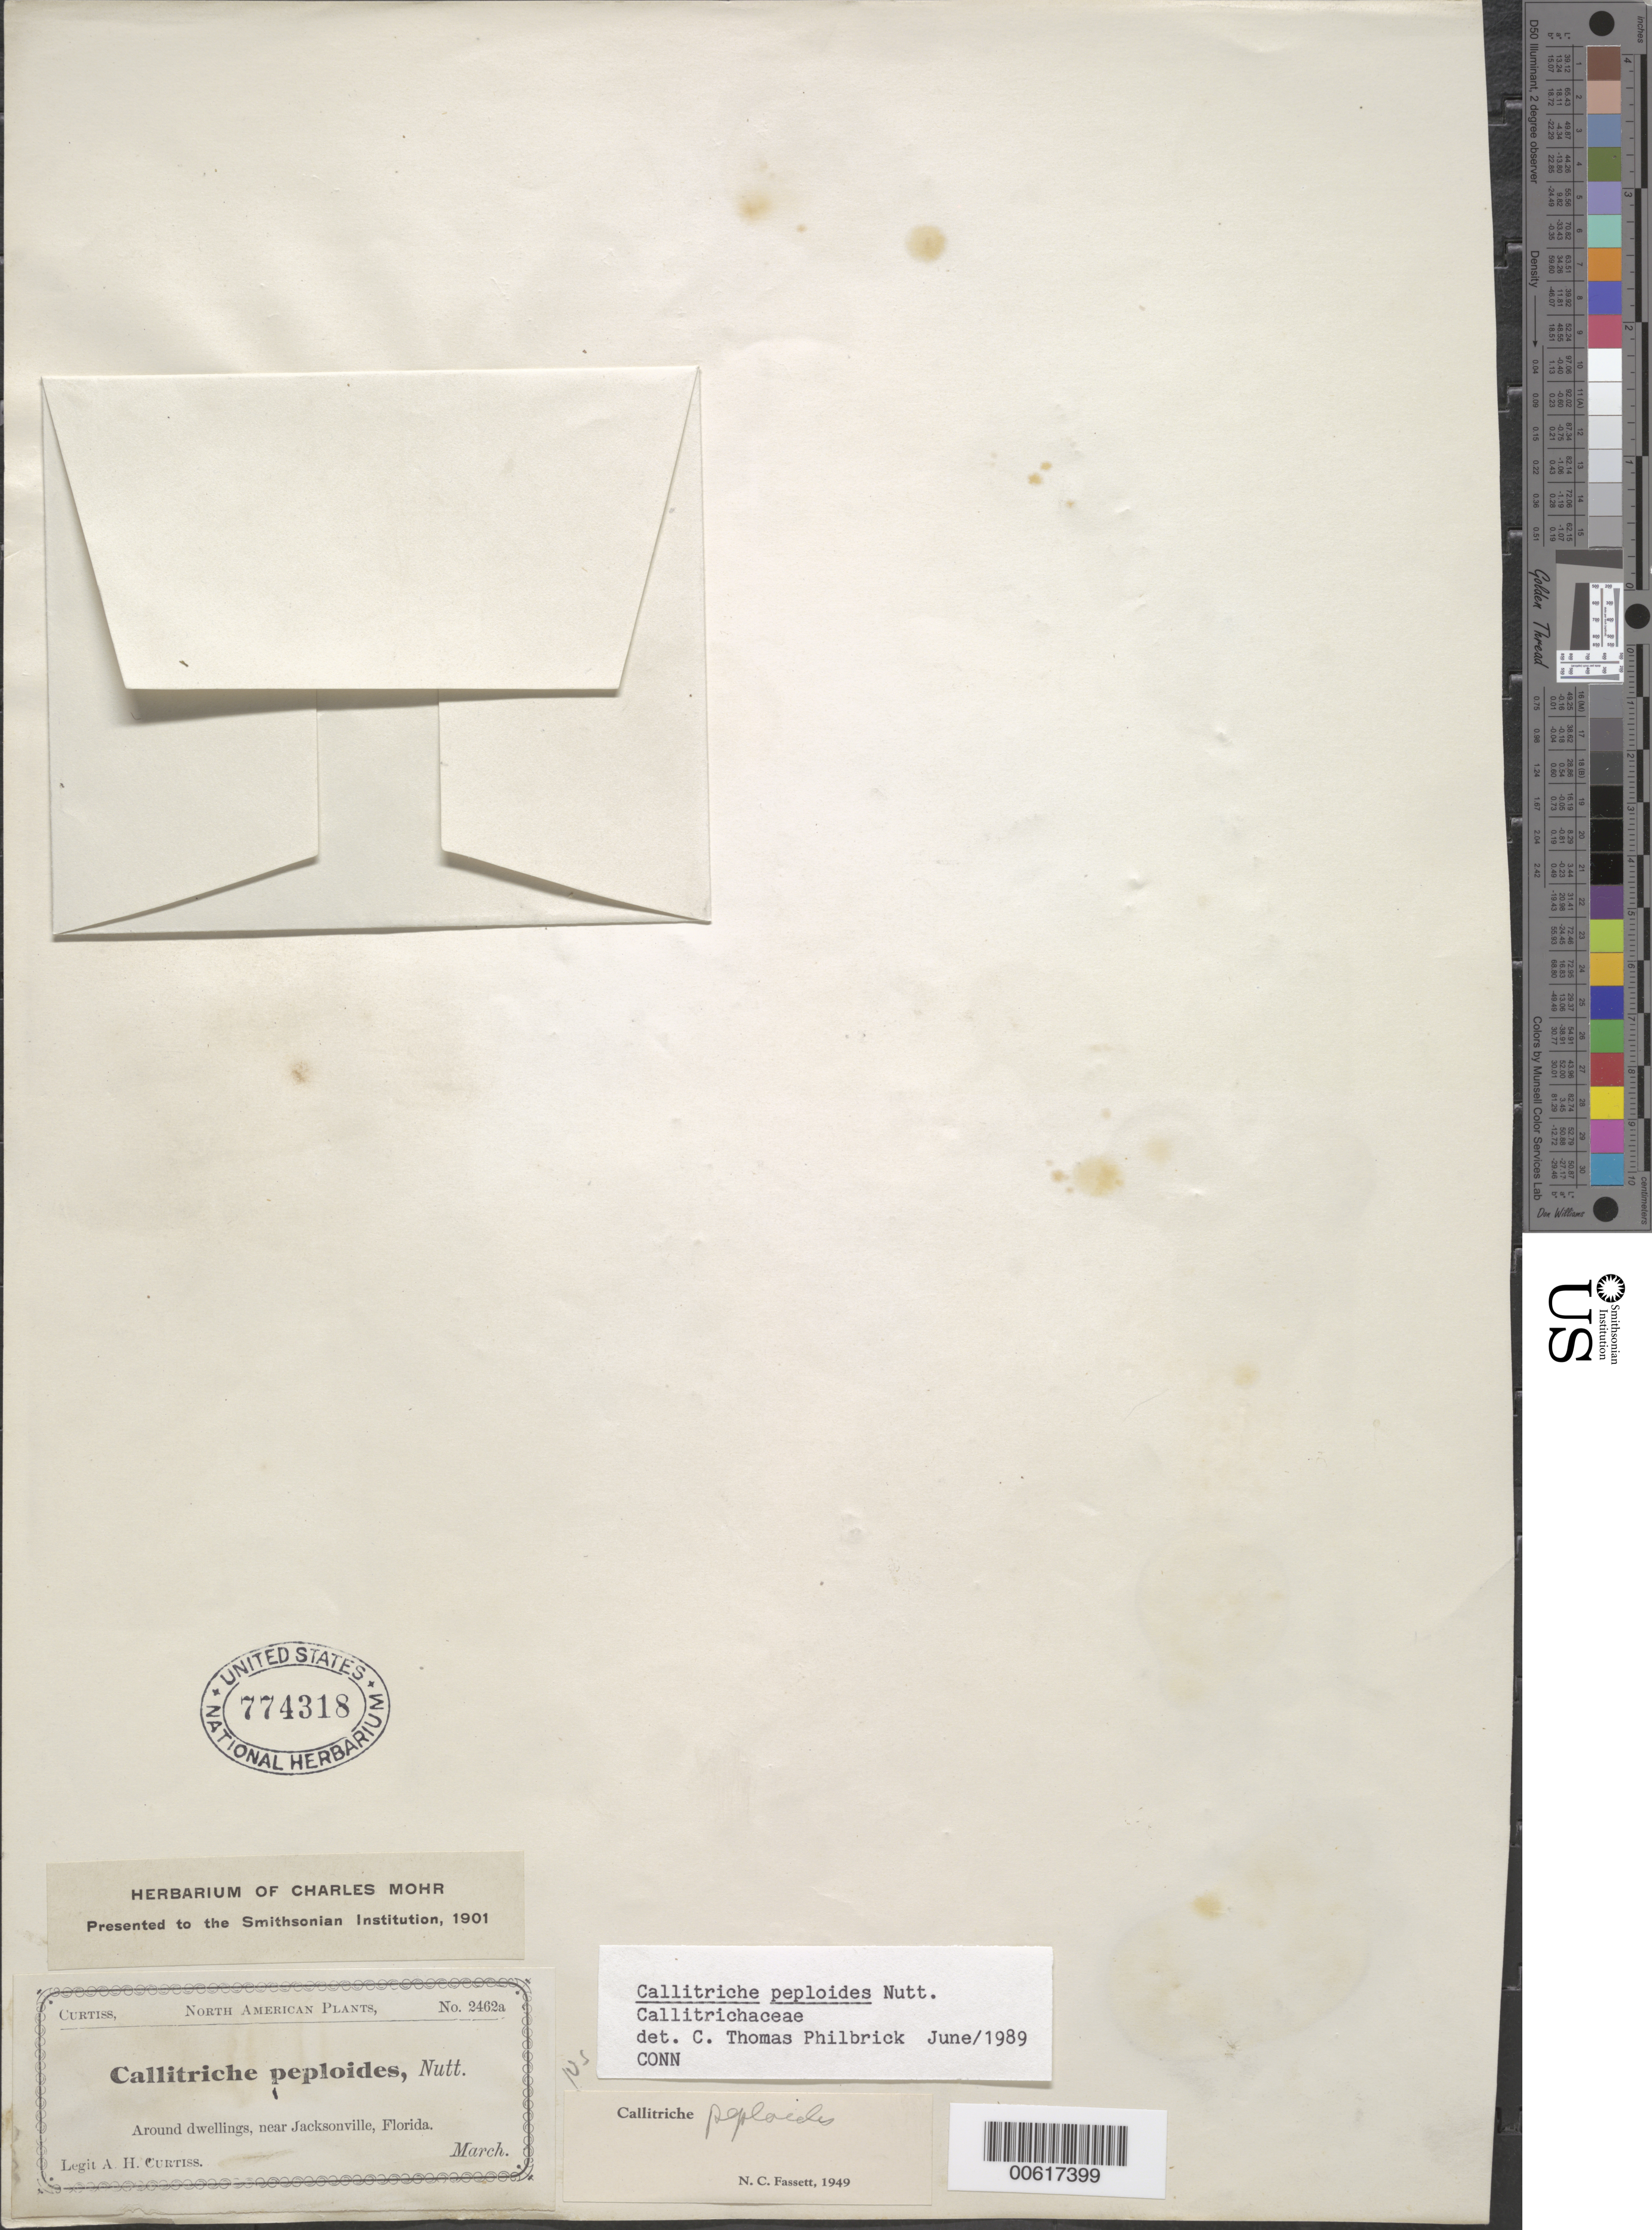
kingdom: Plantae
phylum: Tracheophyta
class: Magnoliopsida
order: Lamiales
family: Plantaginaceae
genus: Callitriche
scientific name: Callitriche peploides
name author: Nutt.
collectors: A. H. Curtiss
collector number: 2462a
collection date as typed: Mar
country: United States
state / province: Florida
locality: Near Jacksonville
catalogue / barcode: US 774318